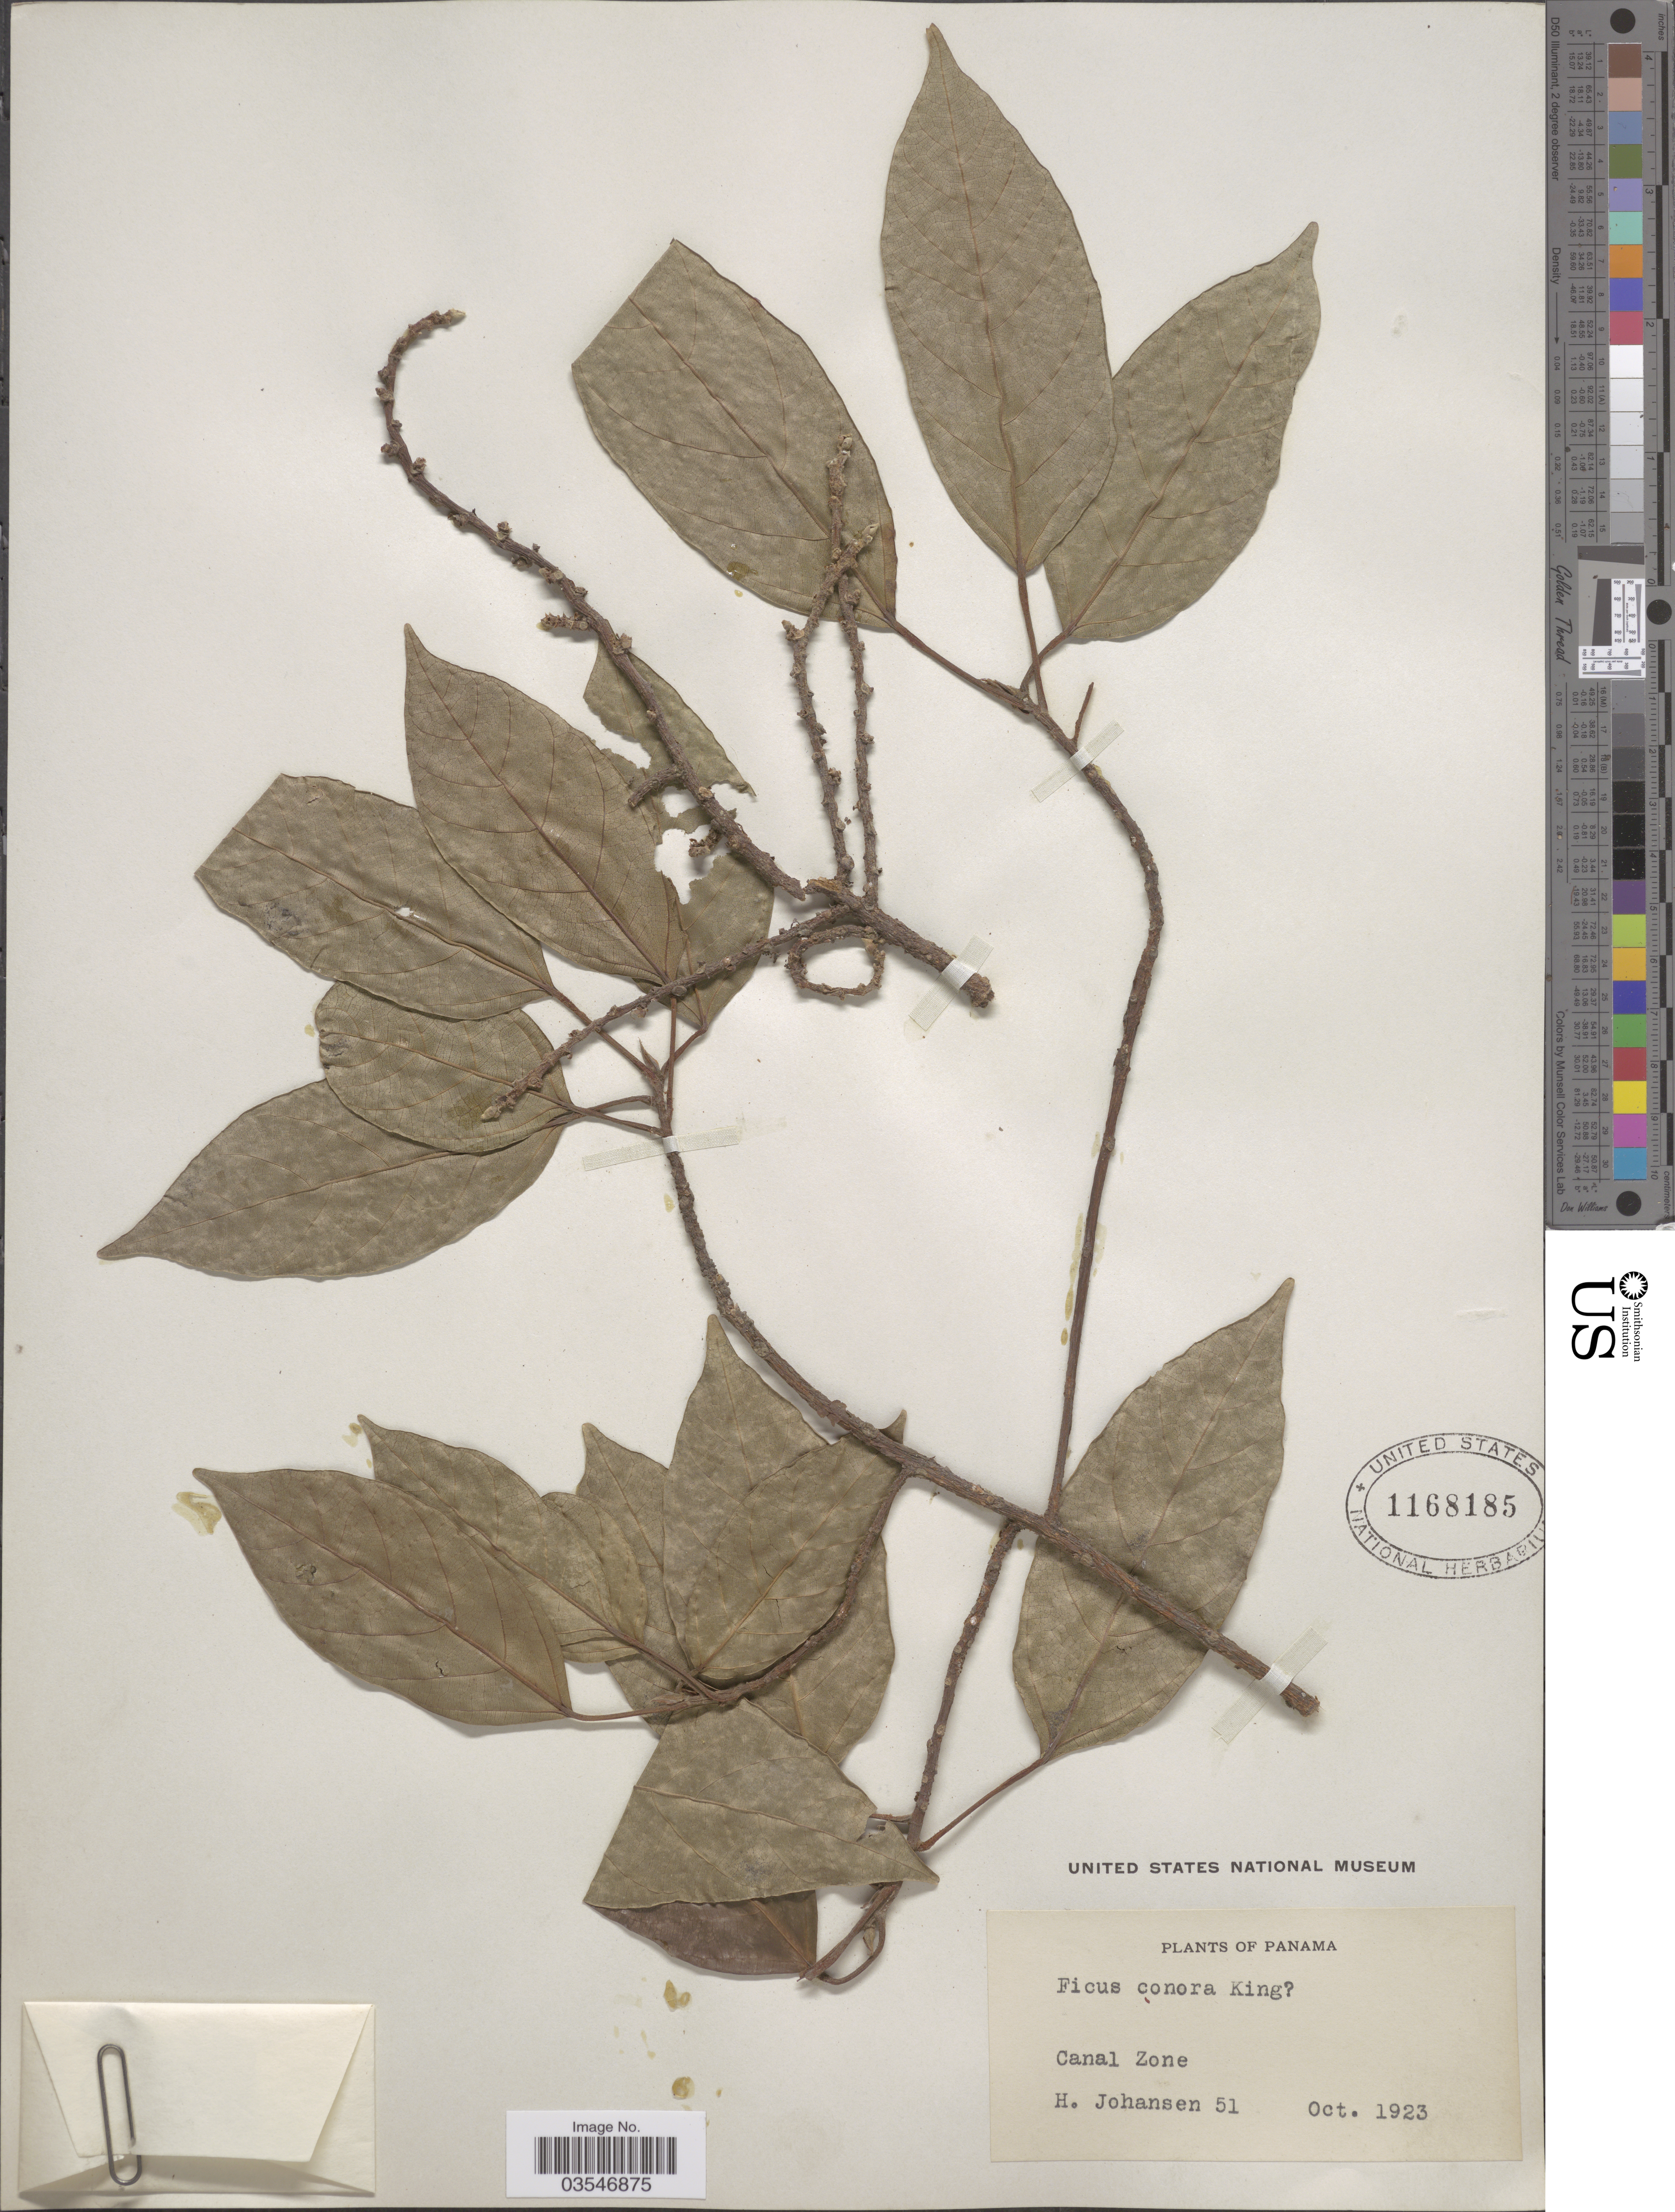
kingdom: Plantae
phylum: Tracheophyta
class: Magnoliopsida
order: Rosales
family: Moraceae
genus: Ficus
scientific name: Ficus conora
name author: King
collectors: H. Johansen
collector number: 51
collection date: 1923-10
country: Panama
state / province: Colón / Panamá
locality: Canal Zone.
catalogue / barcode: US 1168185